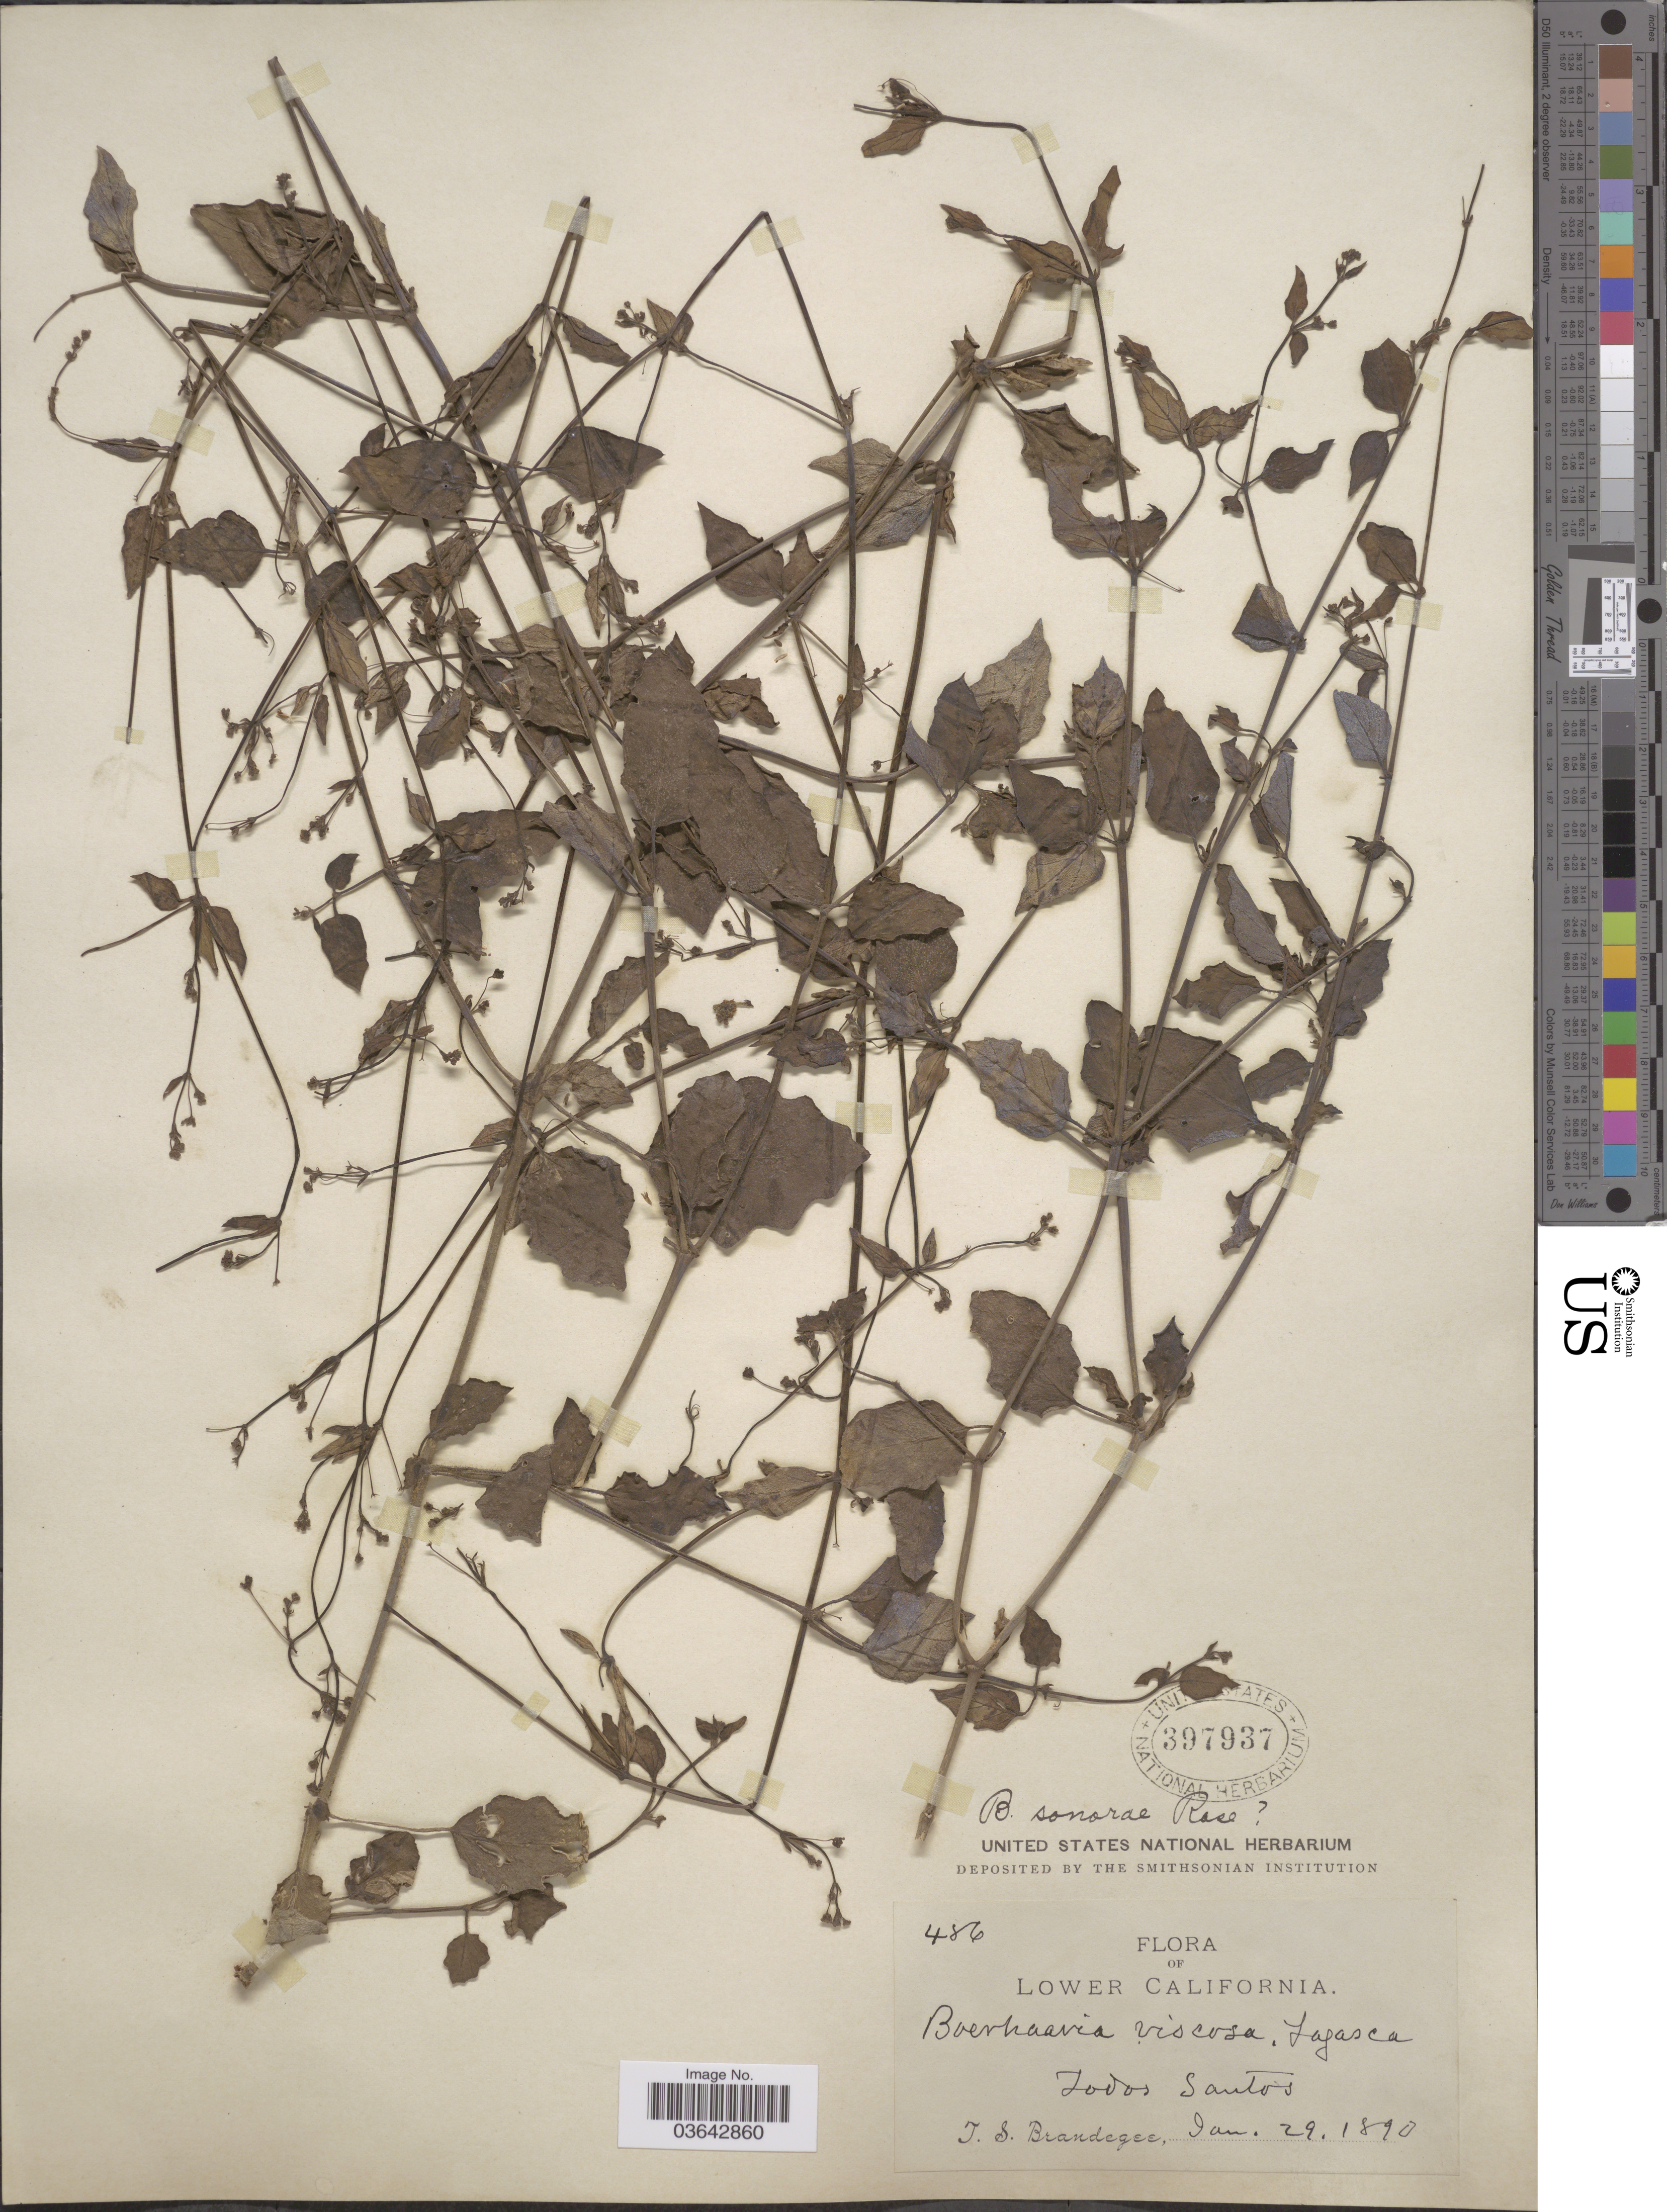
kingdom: Plantae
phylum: Tracheophyta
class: Magnoliopsida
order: Caryophyllales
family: Nyctaginaceae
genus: Boerhavia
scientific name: Boerhavia caribaea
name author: Jacq.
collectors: T. S. Brandegee (herbarium)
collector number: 486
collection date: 1890-01-29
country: Mexico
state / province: Baja California Sur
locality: Lower California. Todos Santos.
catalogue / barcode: US 397937